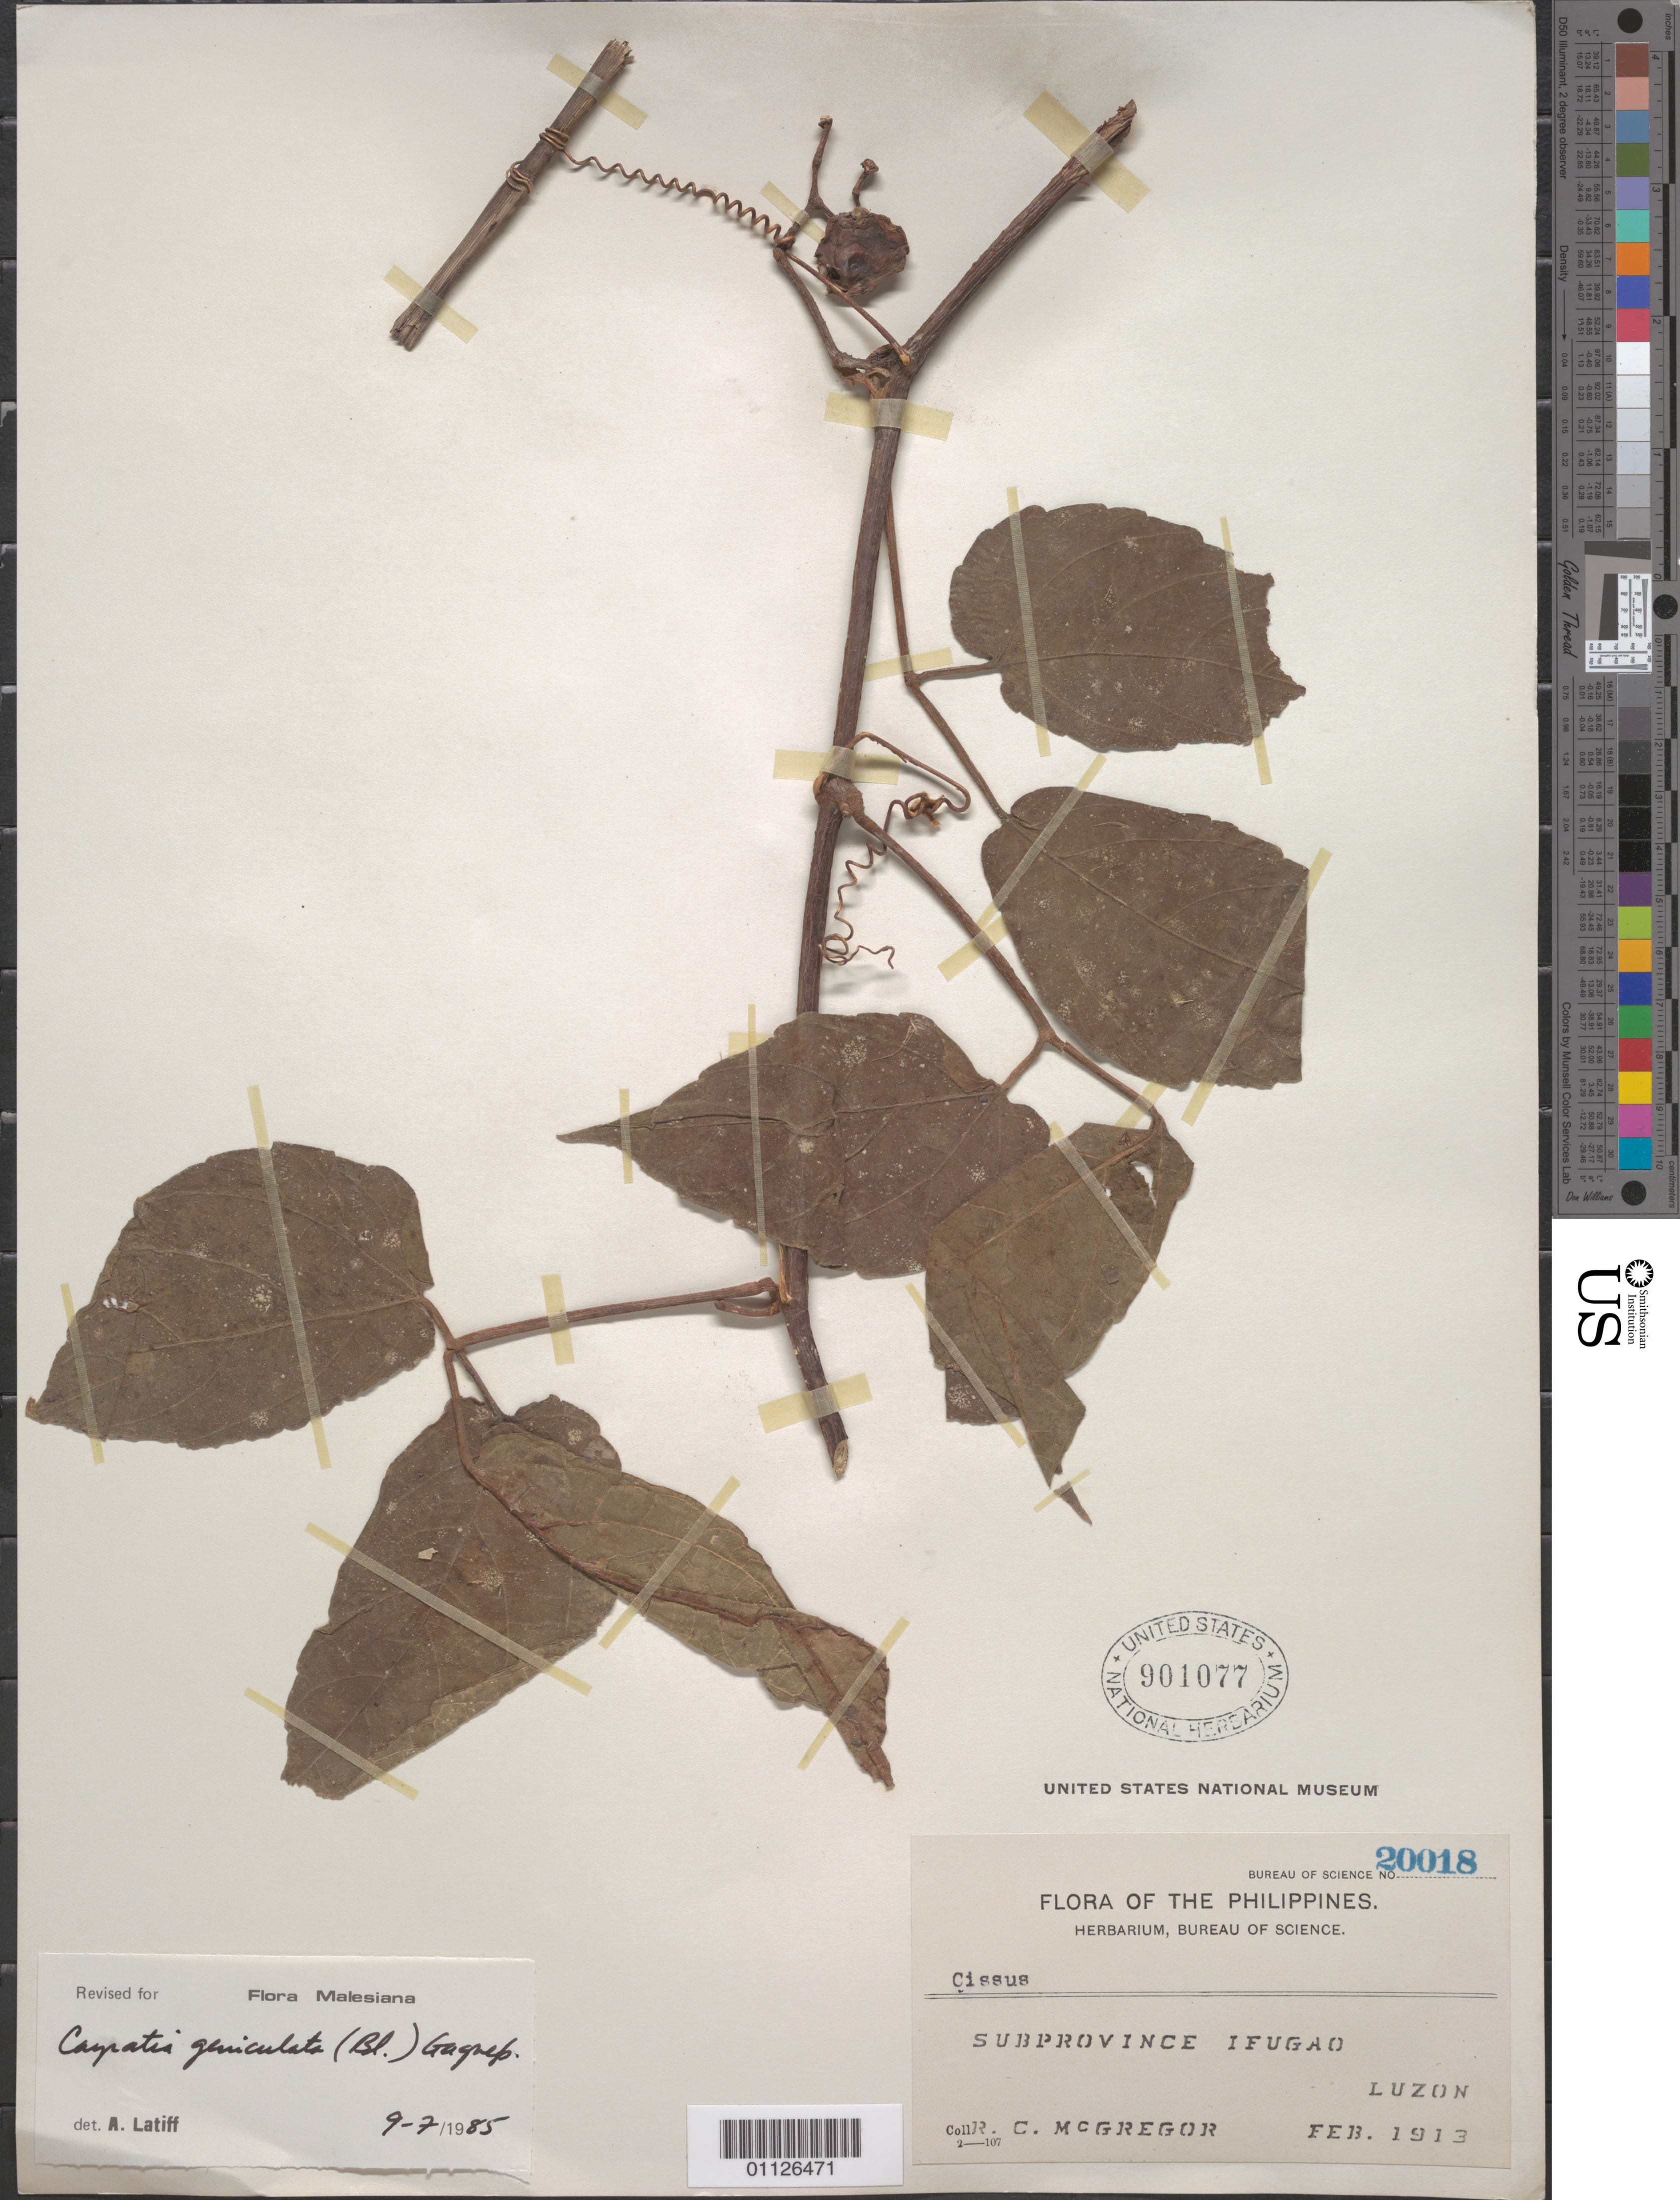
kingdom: Plantae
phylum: Tracheophyta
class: Magnoliopsida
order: Vitales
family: Vitaceae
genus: Cayratia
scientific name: Cayratia geniculata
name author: (Blume) Gagnep.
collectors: C. McGregor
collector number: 20018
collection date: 1913-02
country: Philippines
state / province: Cordillera (Administrative Region)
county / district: Ifugao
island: Luzon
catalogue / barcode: US 901077